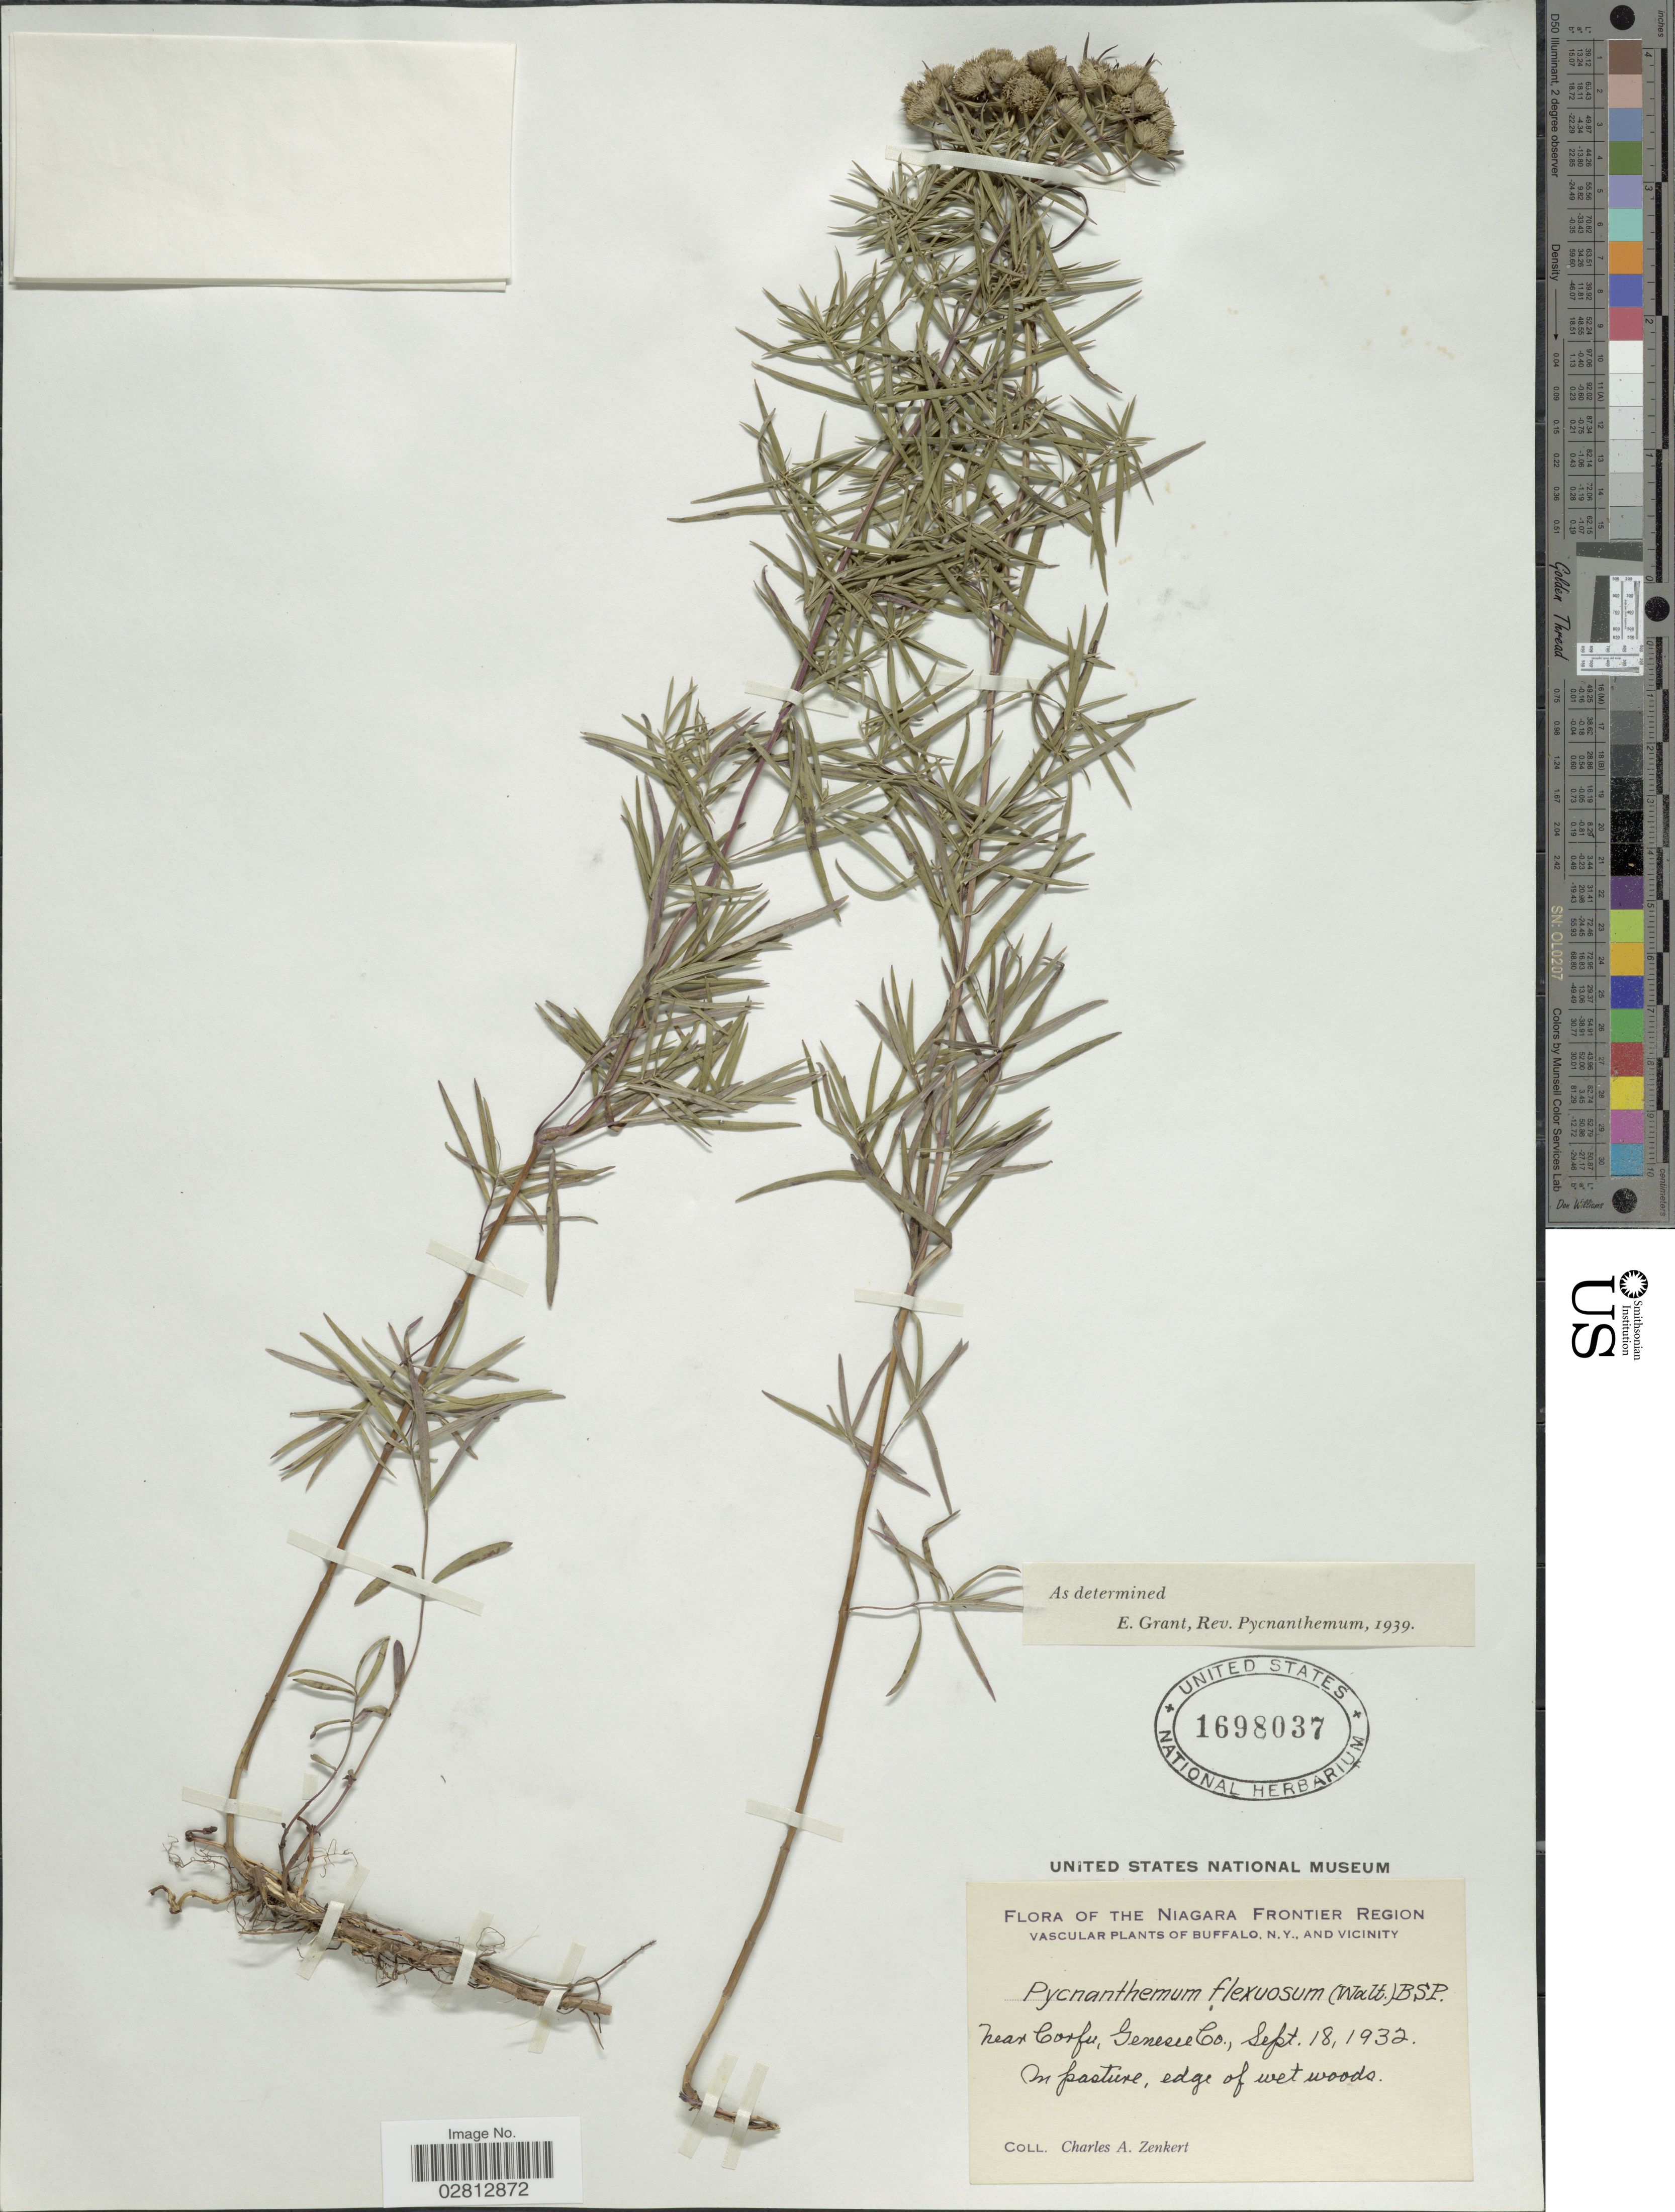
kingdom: Plantae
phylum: Tracheophyta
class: Magnoliopsida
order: Lamiales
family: Lamiaceae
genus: Pycnanthemum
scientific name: Pycnanthemum tenuifolium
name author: Schrad.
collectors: C. Zenkert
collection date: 1932-09-18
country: United States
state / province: New York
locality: Niagara Frontier Region. Buffalo, N.Y., and Vicinity, Near Corfu, Genesee Co.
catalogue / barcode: US 1698037